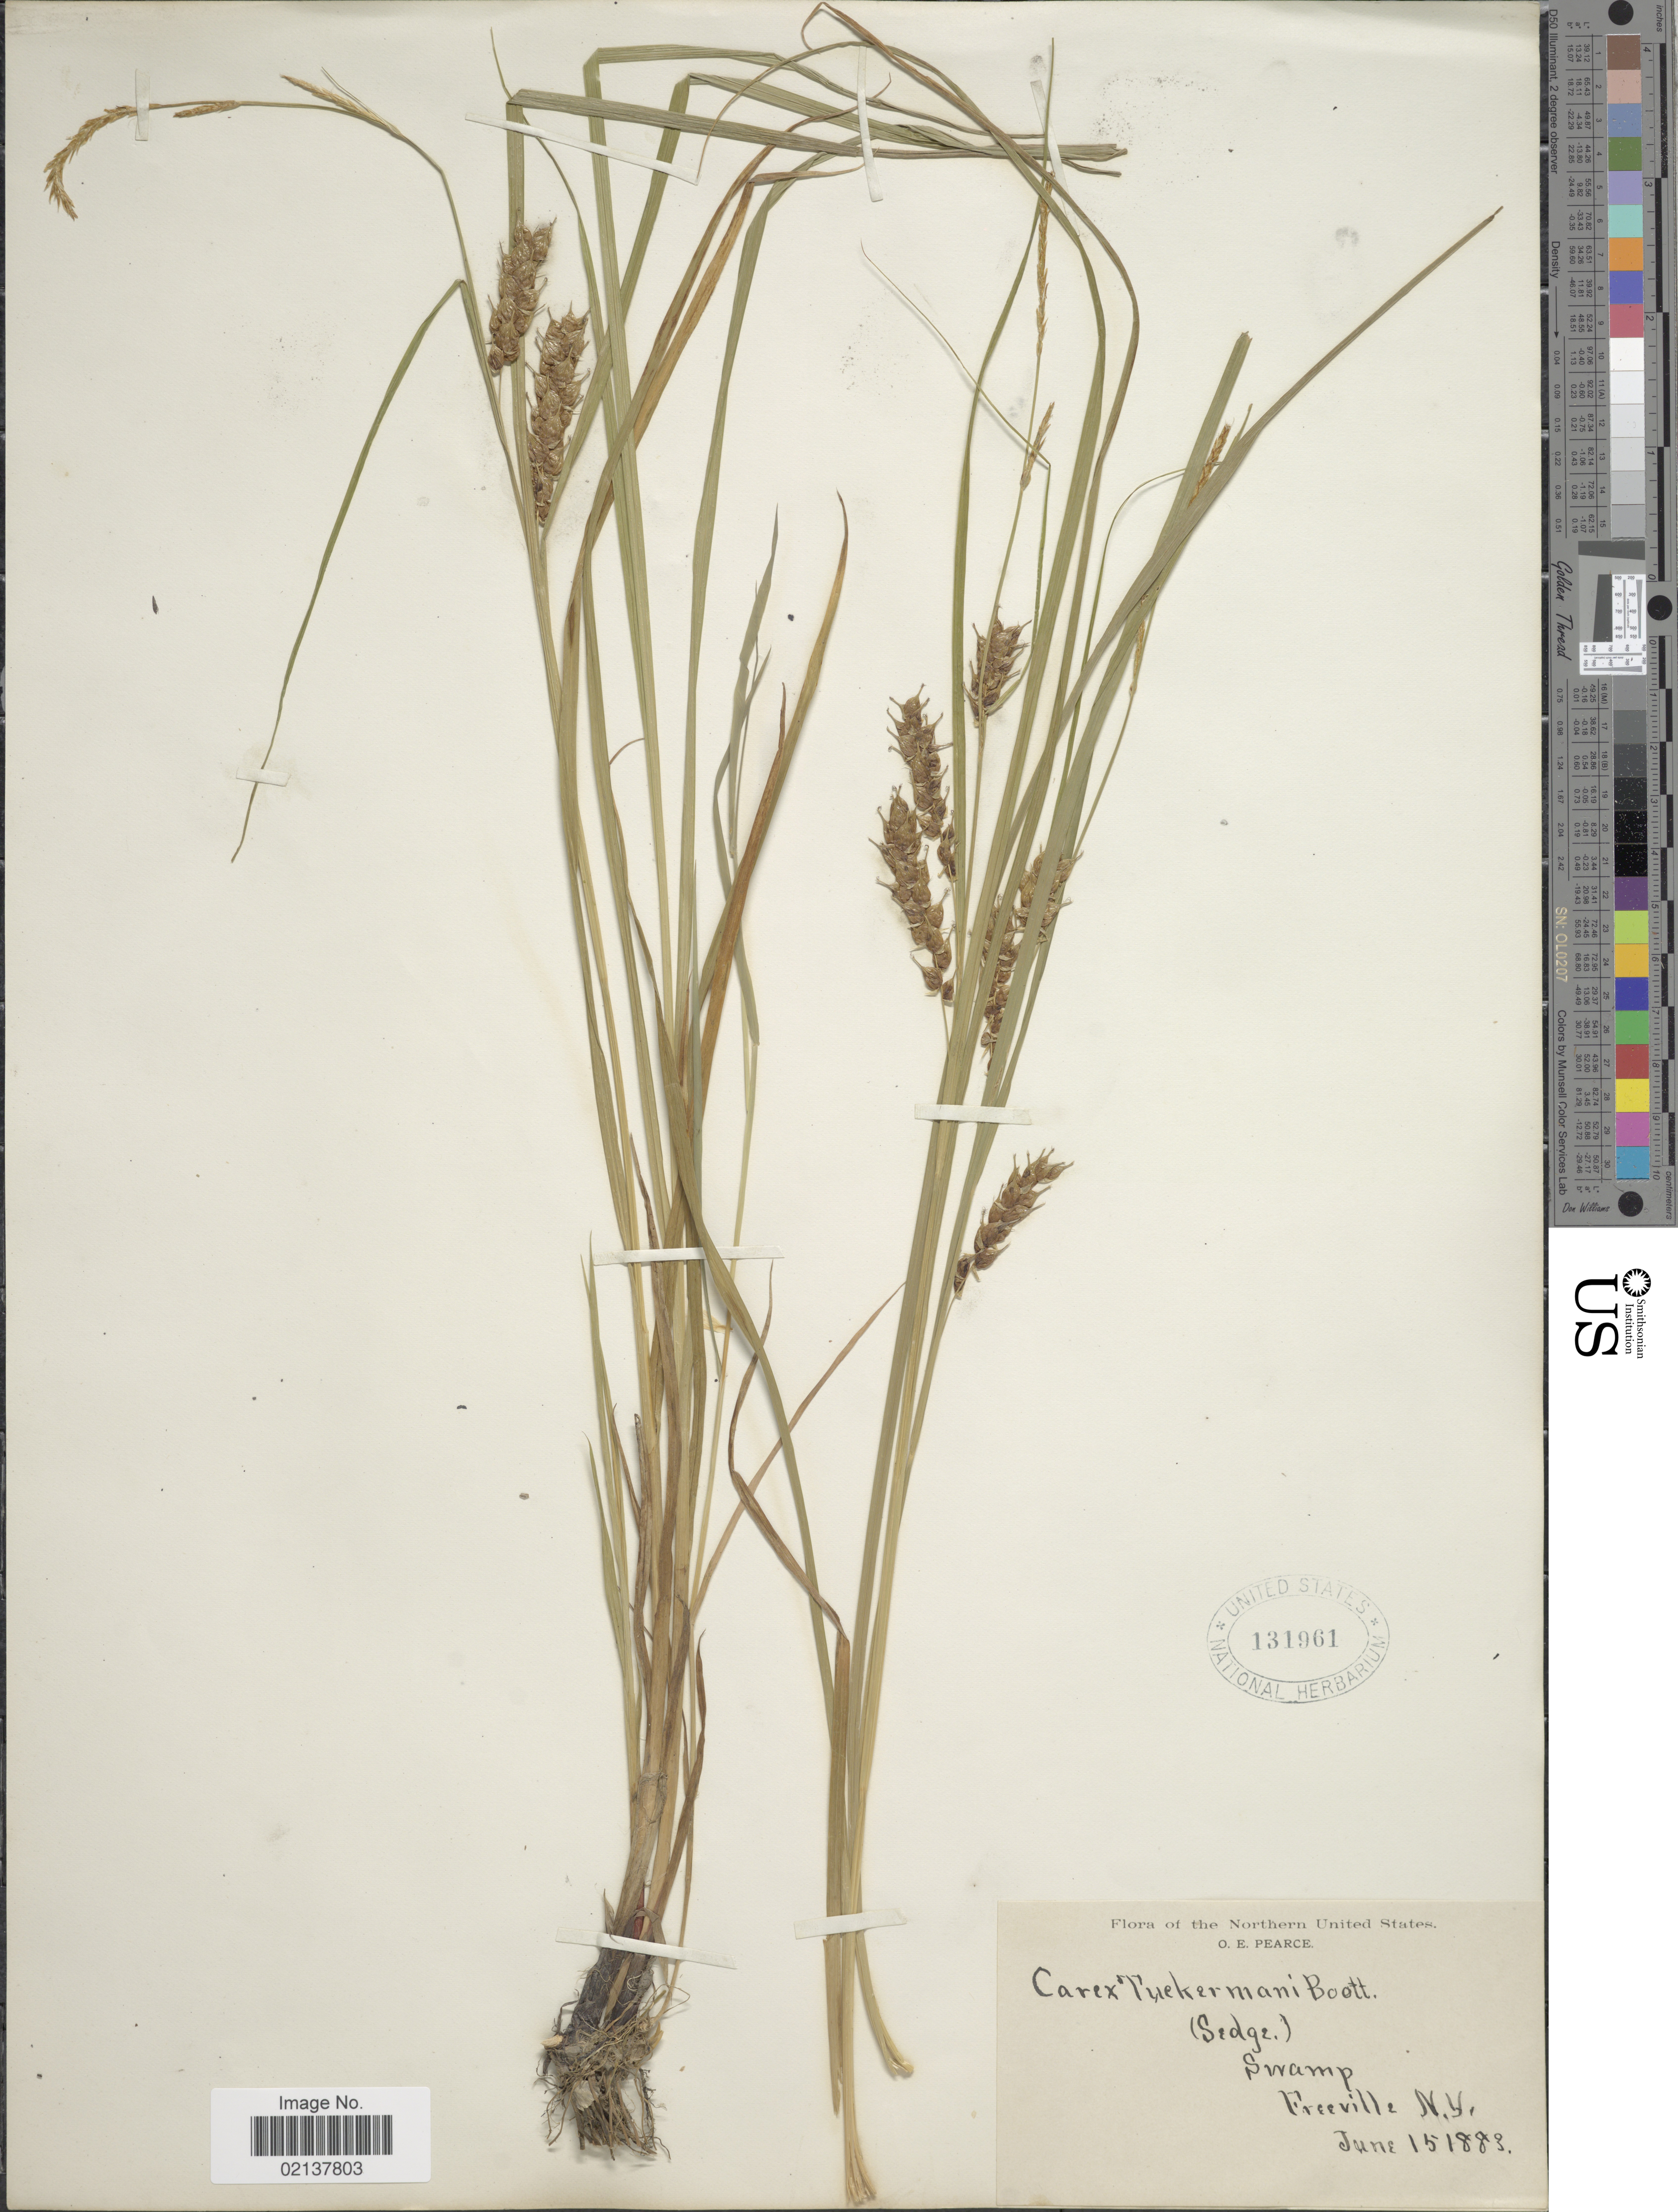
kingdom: Plantae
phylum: Tracheophyta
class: Liliopsida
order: Poales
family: Cyperaceae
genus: Carex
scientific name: Carex tuckermanii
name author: Boott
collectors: O. E. Pearce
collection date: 1883-06-15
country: United States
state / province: New York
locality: The Northern United States, Swamp, Freeville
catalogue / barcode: US 131961